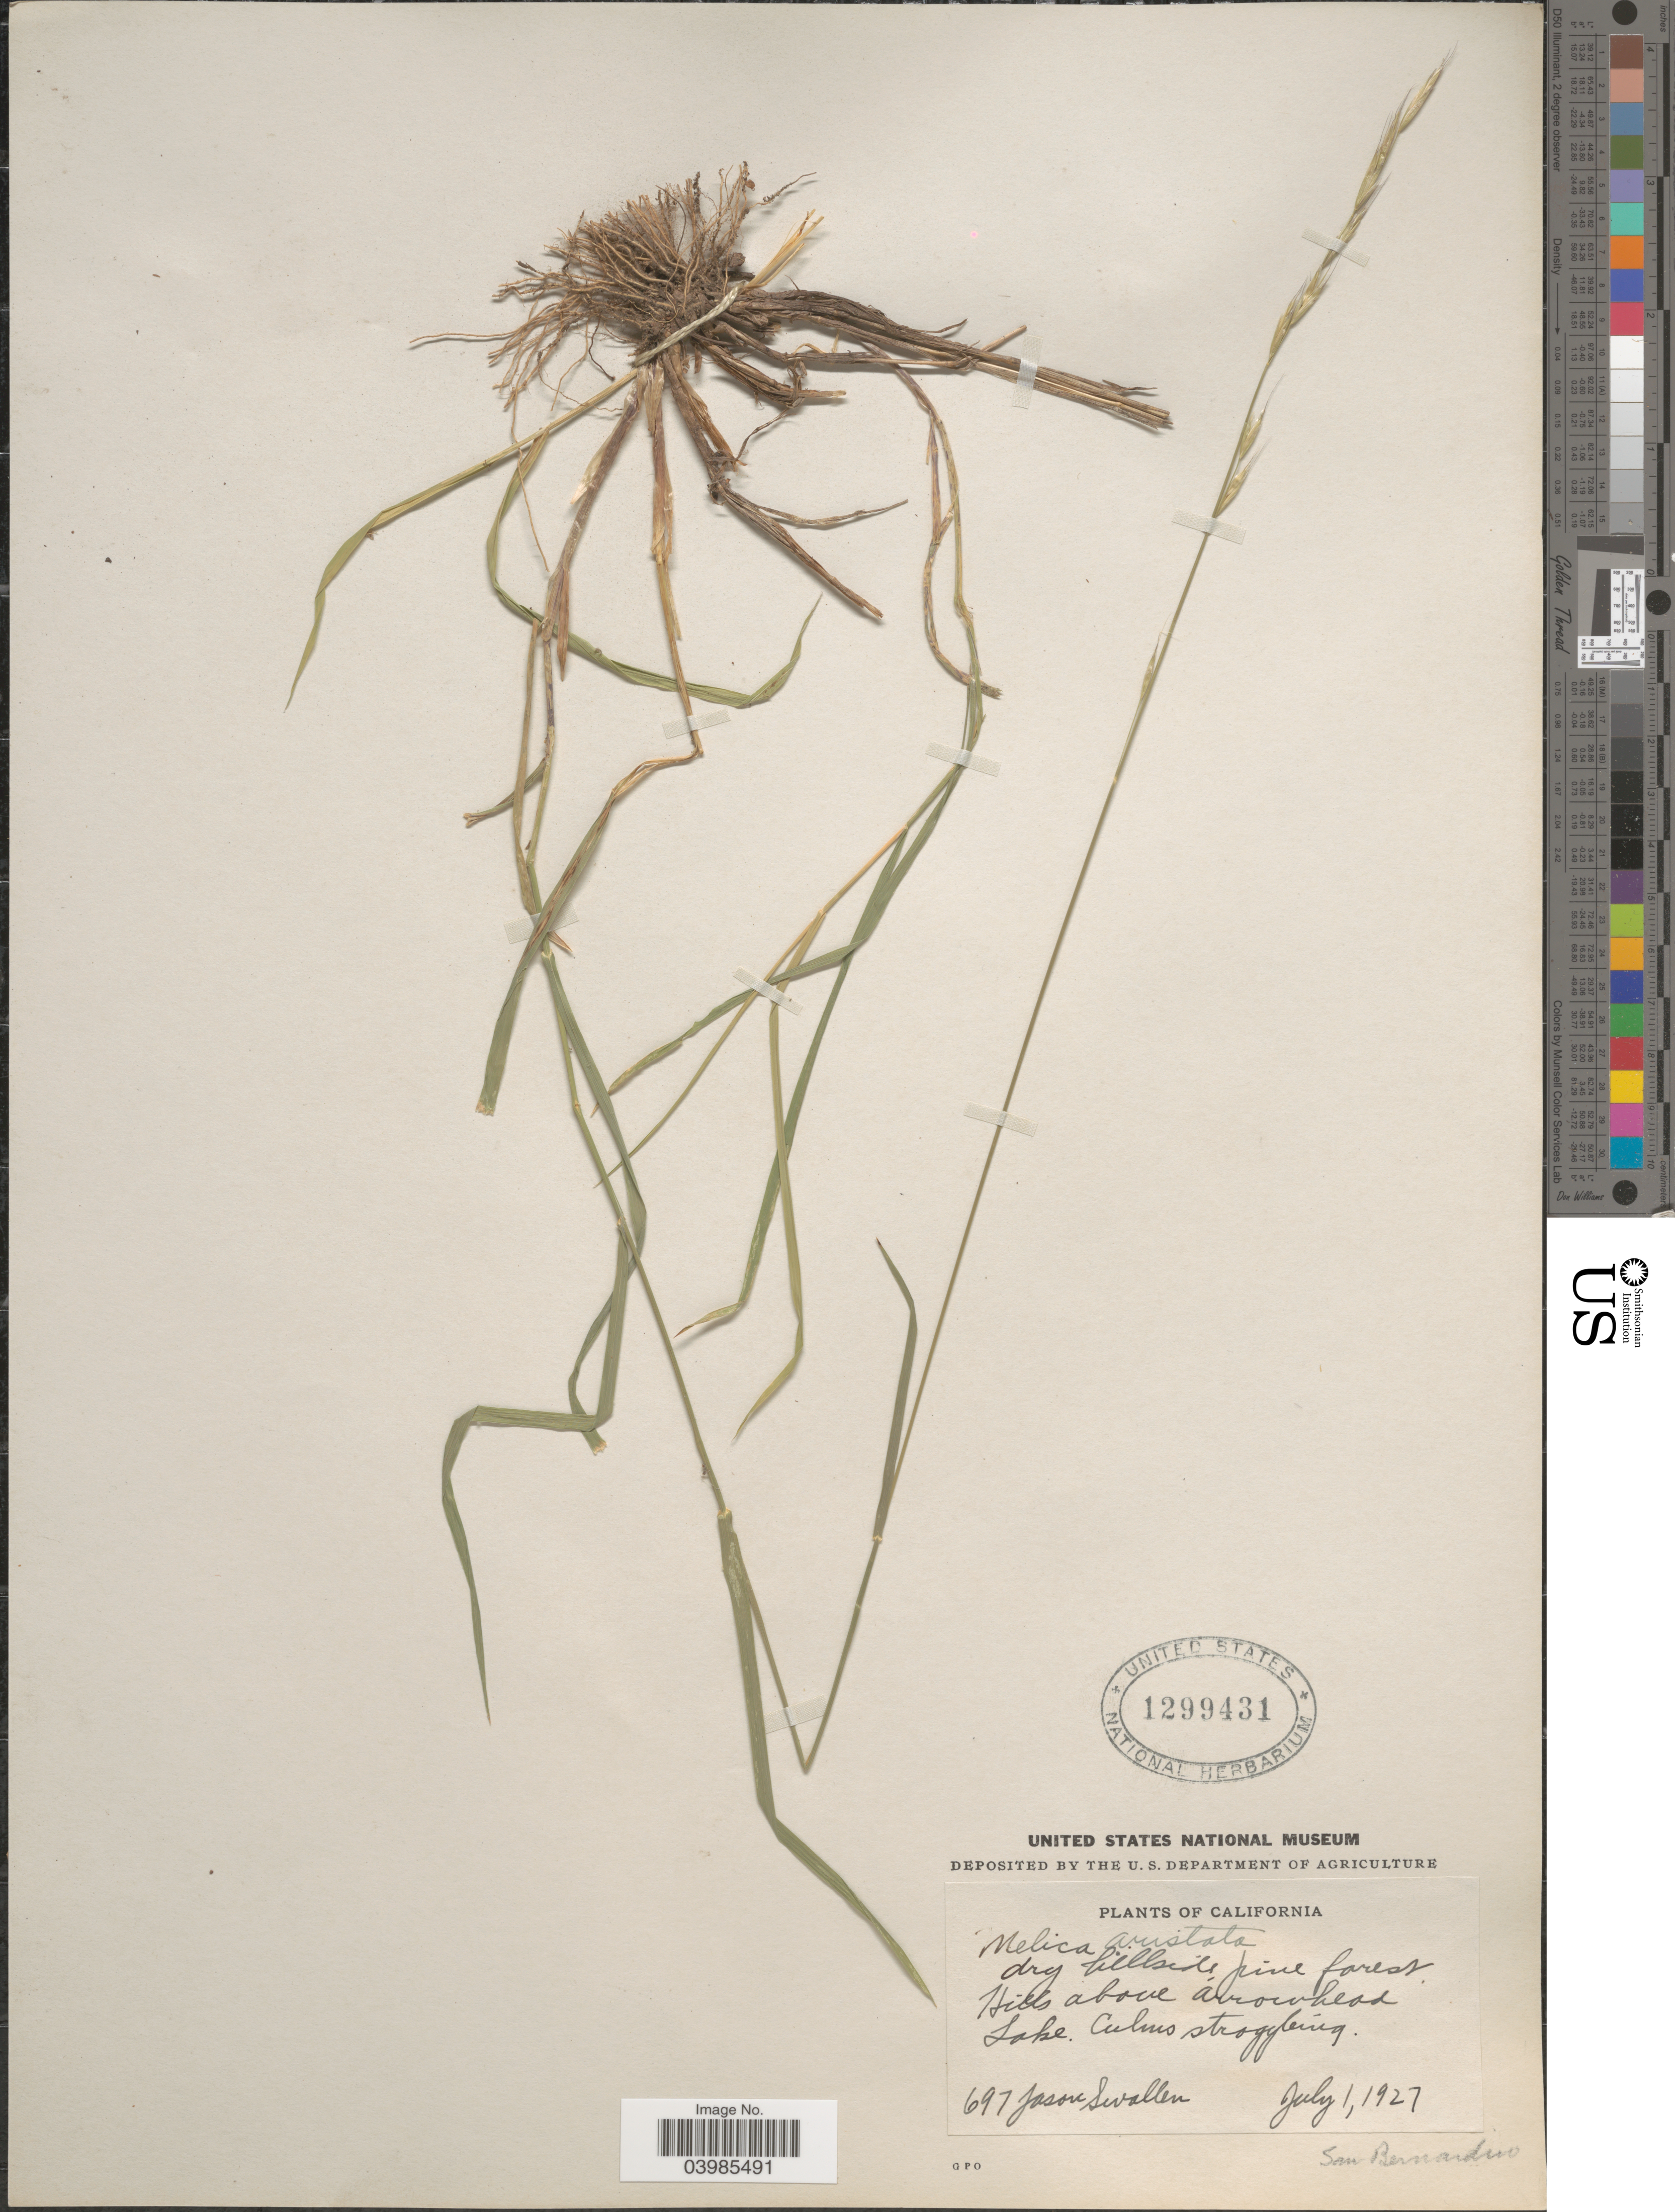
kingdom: Plantae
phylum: Tracheophyta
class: Liliopsida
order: Poales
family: Poaceae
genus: Melica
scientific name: Melica aristata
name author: Thurb. ex Bol.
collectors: J. R. Swallen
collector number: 697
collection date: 1927-07-01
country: United States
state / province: California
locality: Hills above Arrowhead Lake.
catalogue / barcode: US 1299431